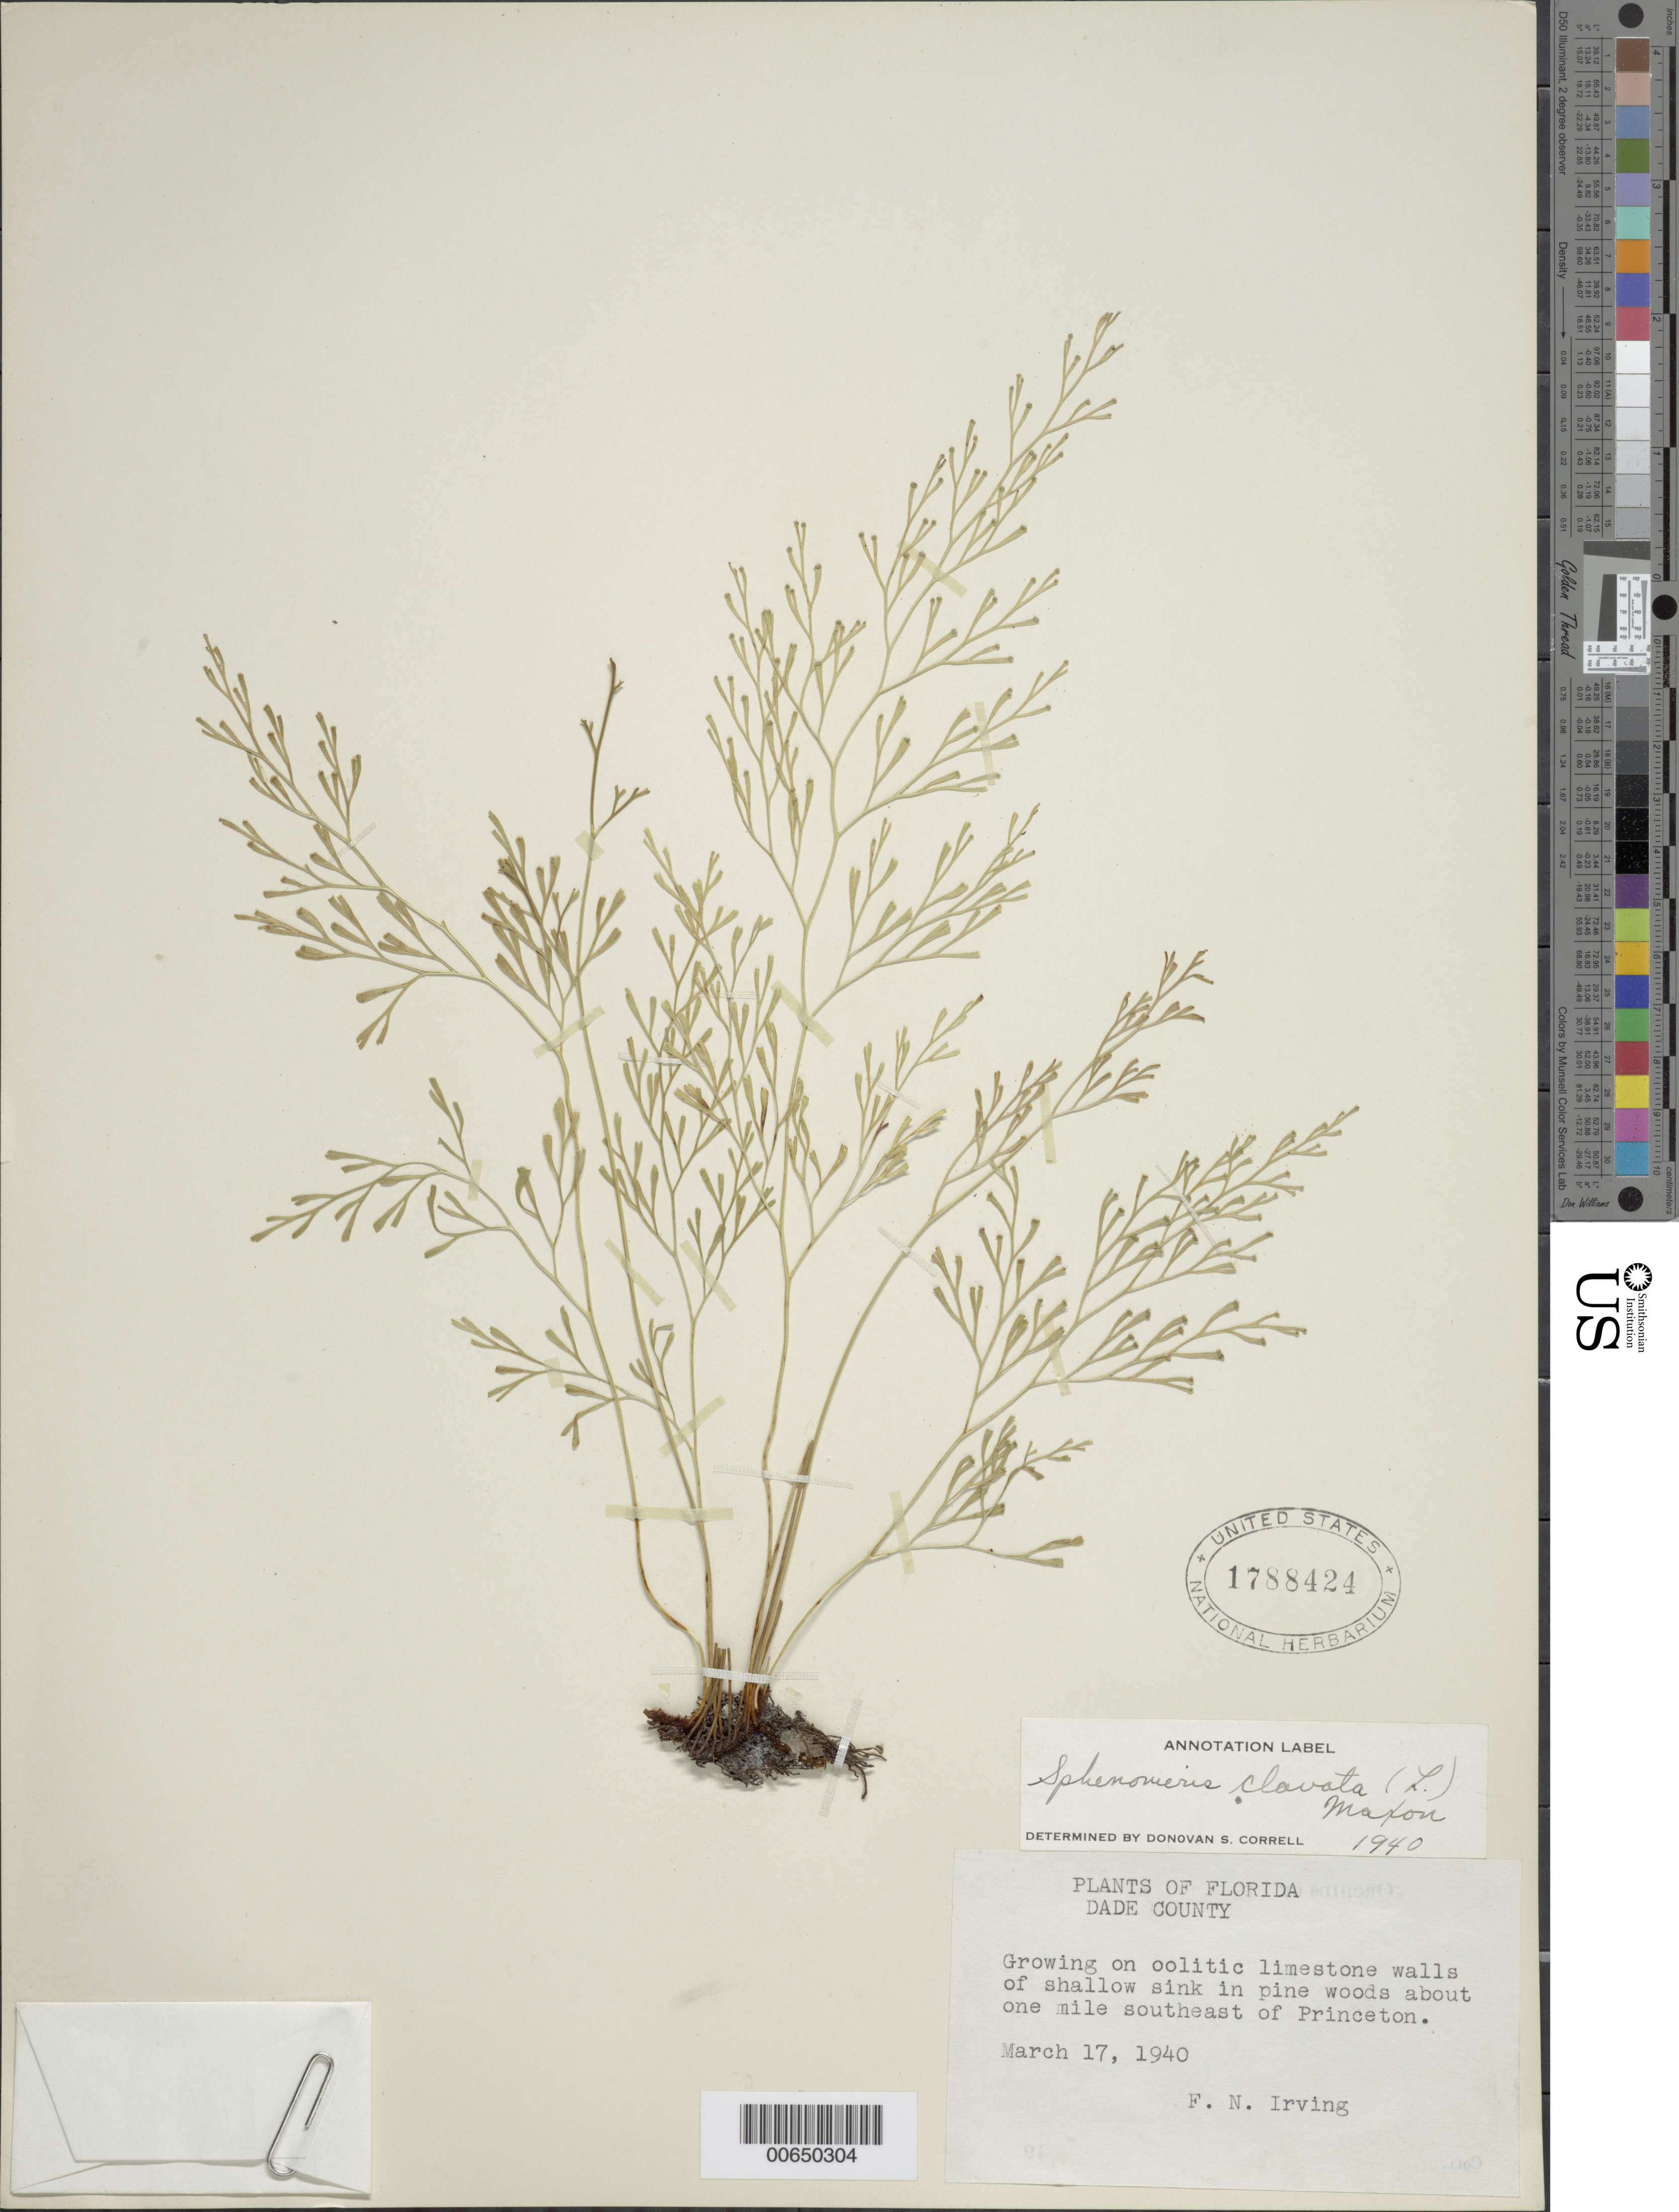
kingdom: Plantae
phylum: Tracheophyta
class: Polypodiopsida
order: Polypodiales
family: Lindsaeaceae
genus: Sphenomeris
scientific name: Sphenomeris clavata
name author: (L.) Maxon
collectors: F. Irving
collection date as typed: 17 Mar 1940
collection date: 1940-03-17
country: United States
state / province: Florida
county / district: Dade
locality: About one mile SE of Princeton.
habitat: Oolitic limestone walls of shallow sink in pine woods.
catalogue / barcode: US 1788424